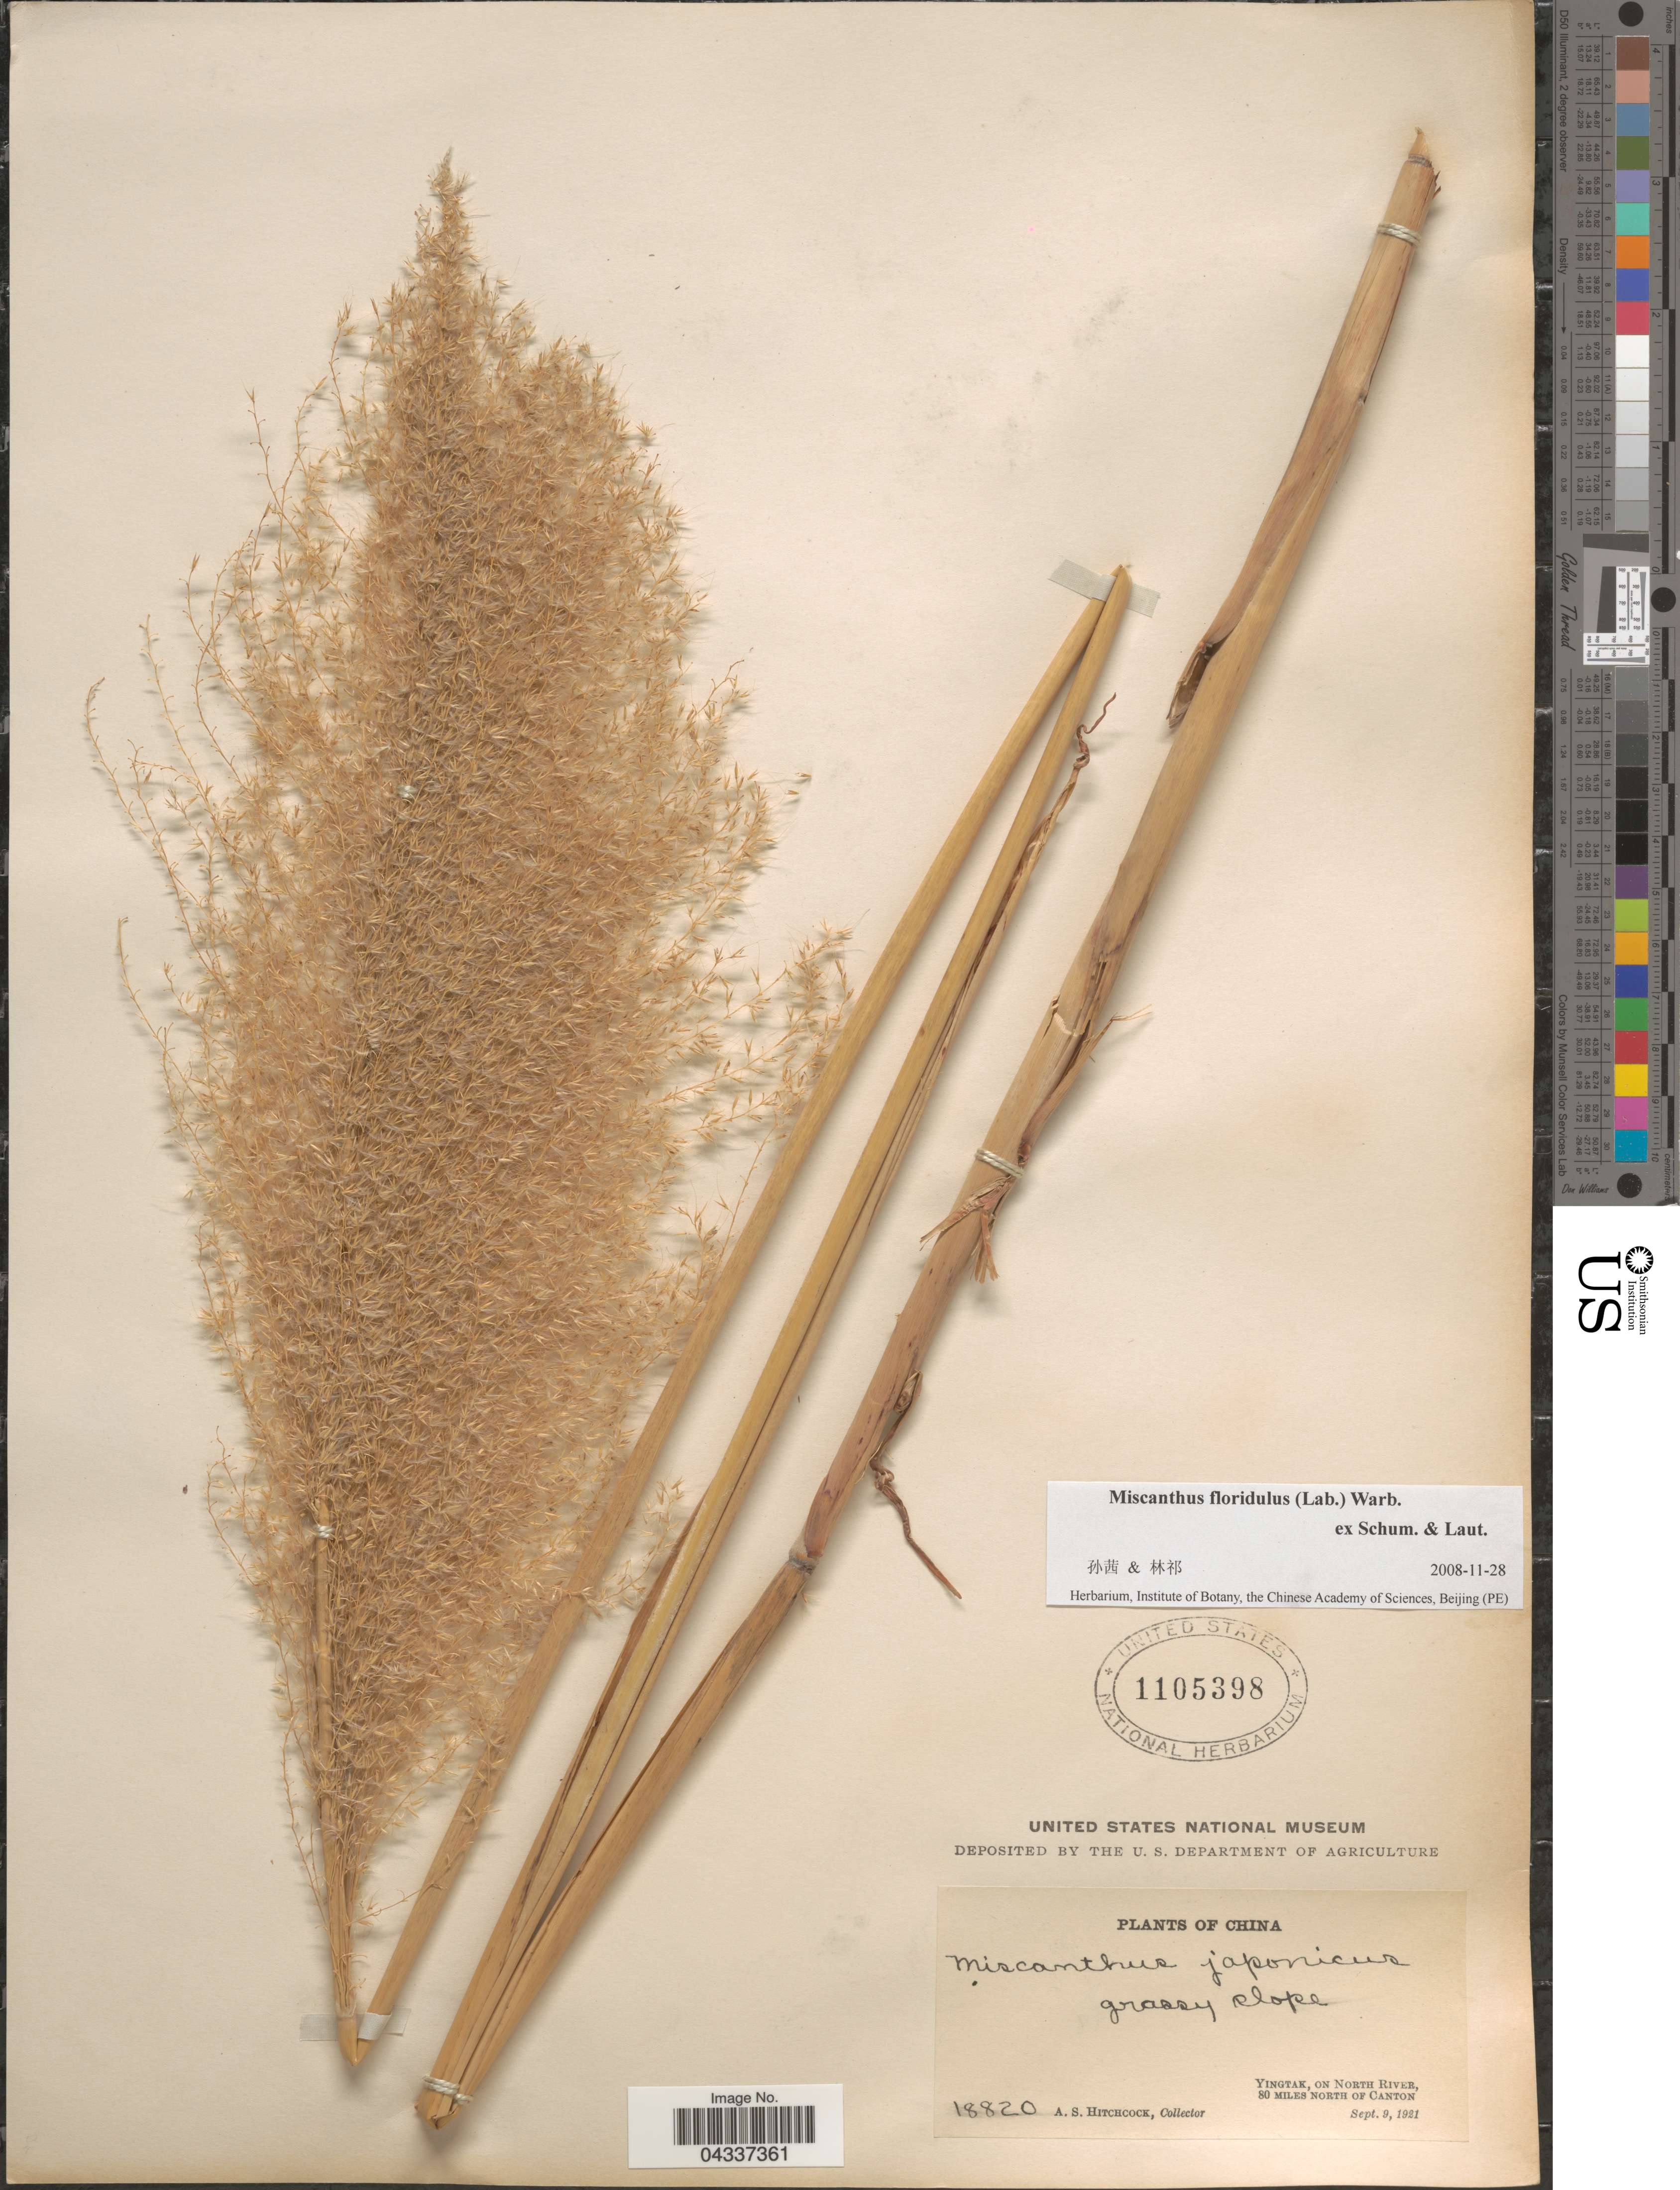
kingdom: Plantae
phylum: Tracheophyta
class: Liliopsida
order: Poales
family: Poaceae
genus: Miscanthus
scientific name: Miscanthus floridulus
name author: (Labill.) Warb.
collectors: A. S. Hitchcock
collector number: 18820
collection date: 1921-09-09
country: China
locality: Yingtak, on North River, 80 miles north of Canton.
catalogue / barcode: US 1105398